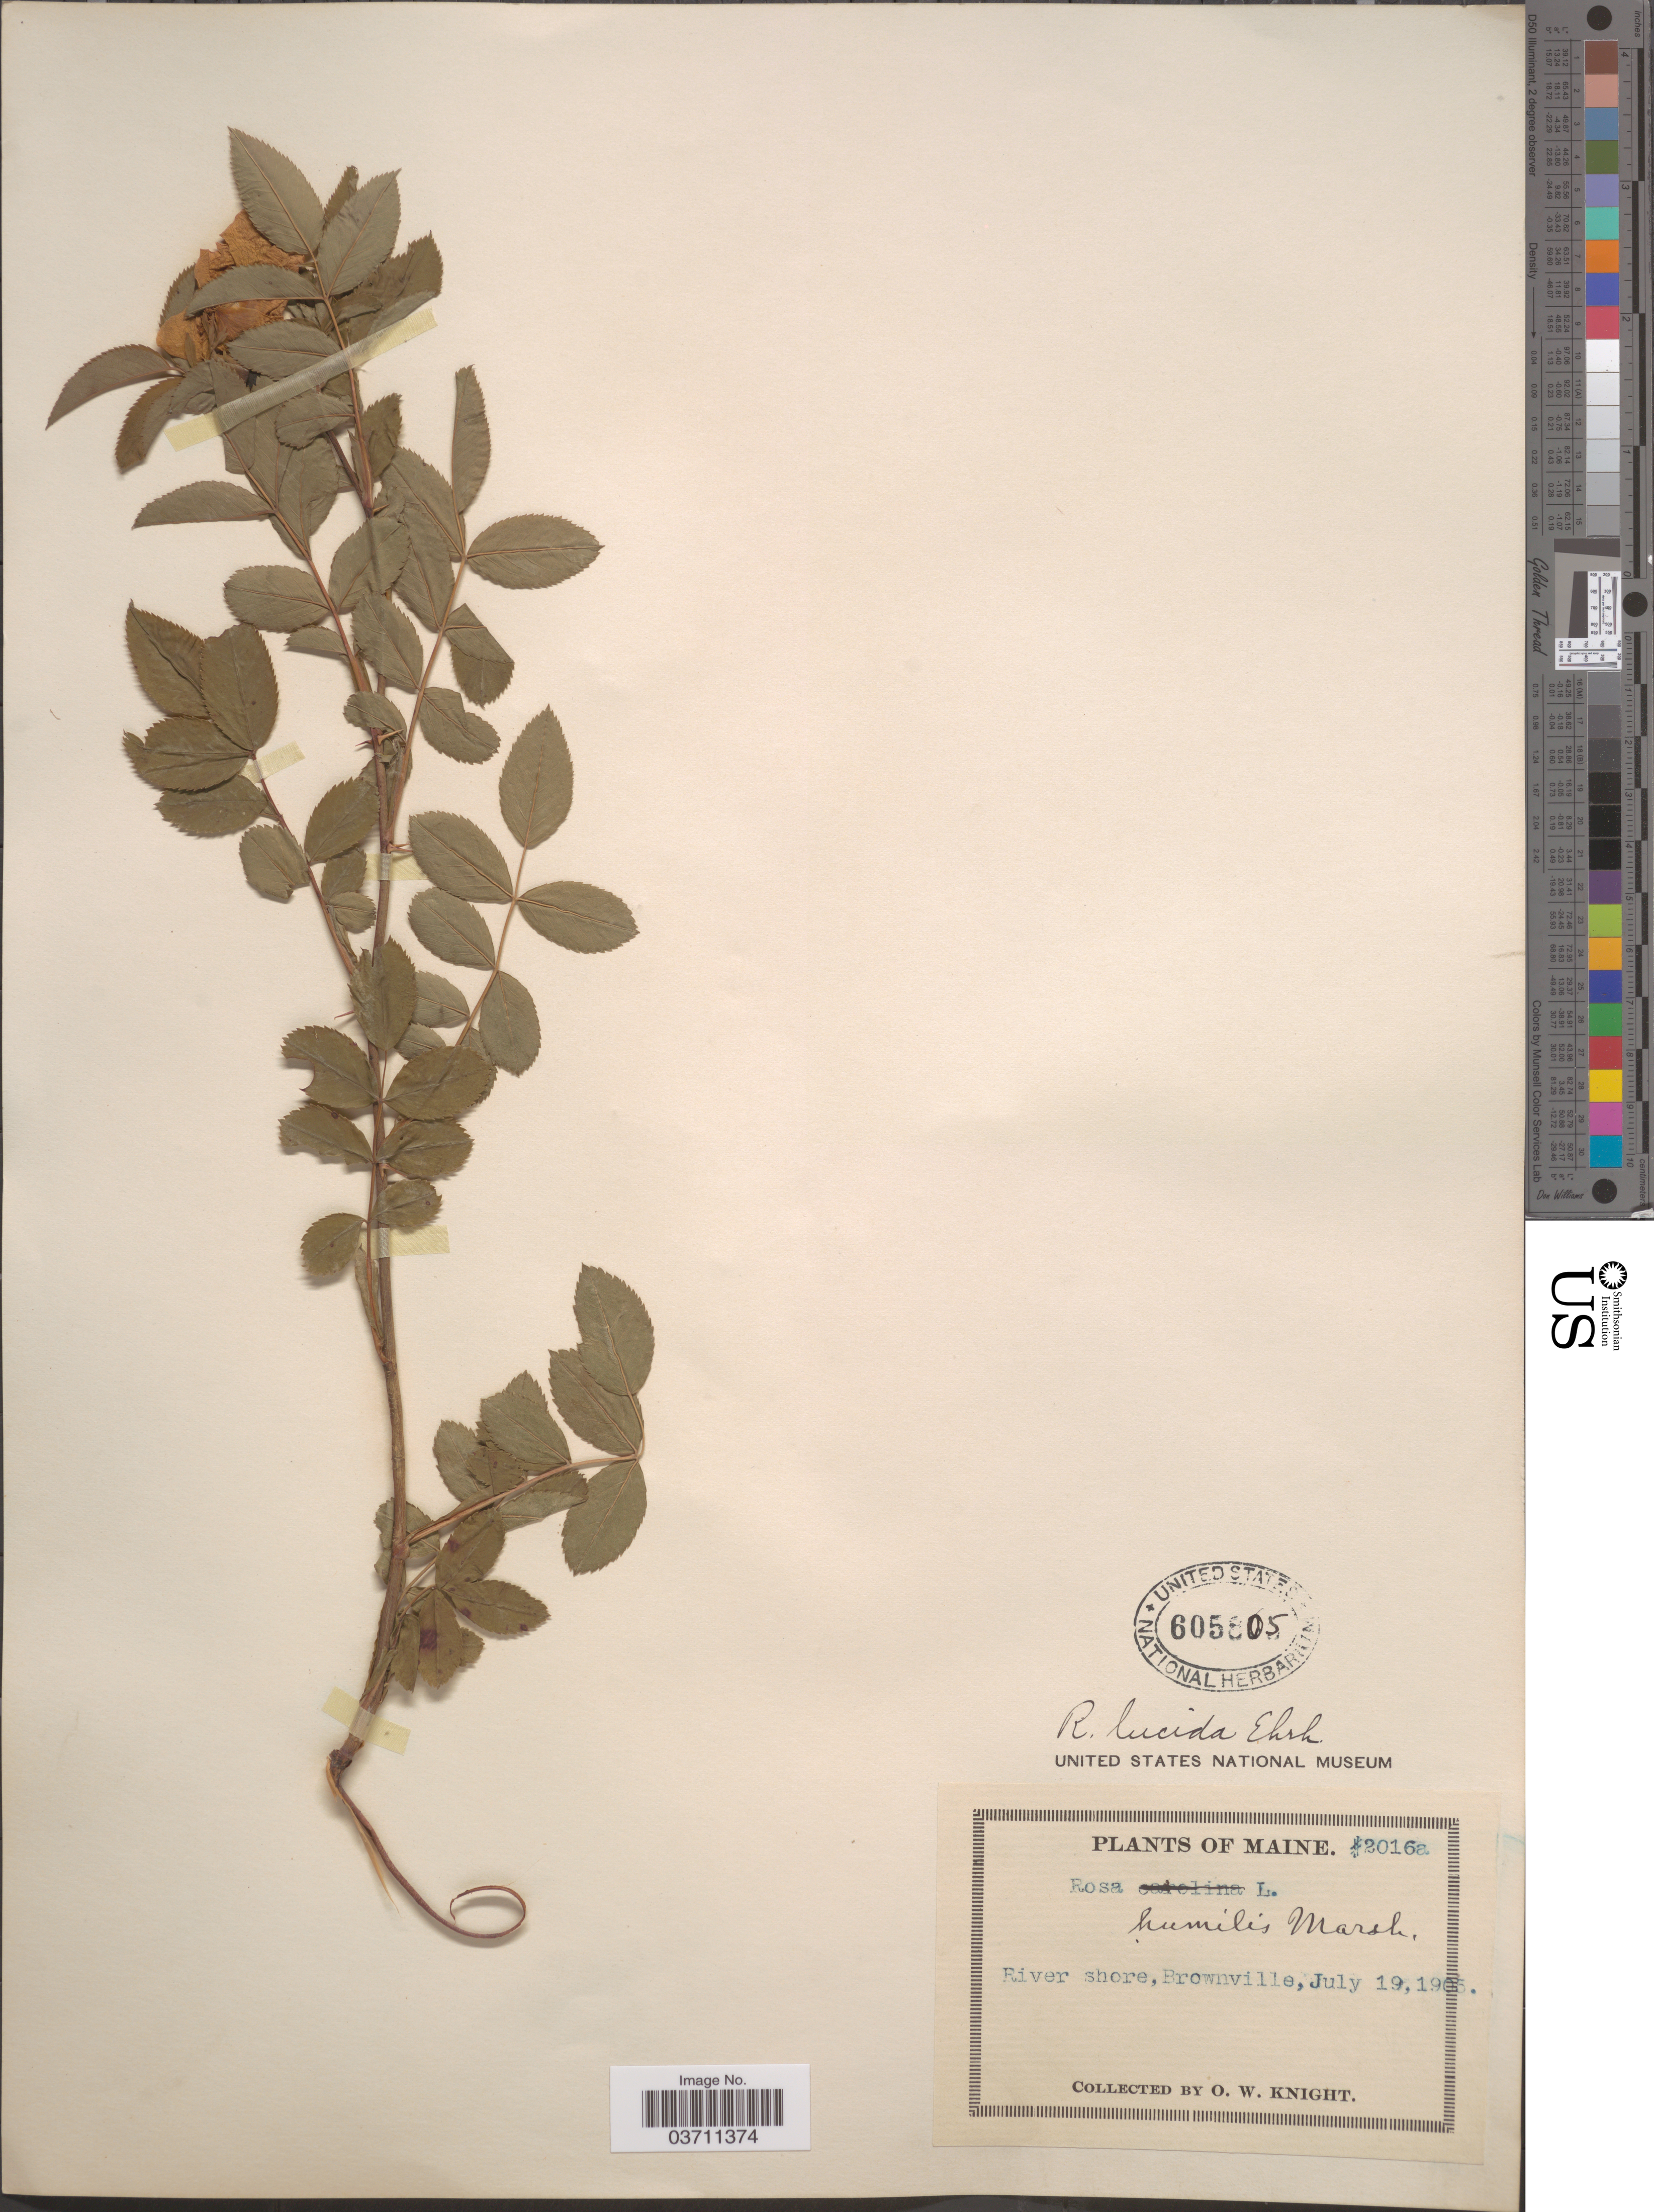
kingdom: Plantae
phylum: Tracheophyta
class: Magnoliopsida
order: Rosales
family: Rosaceae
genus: Rosa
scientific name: Rosa lucida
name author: Meehan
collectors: O. Knight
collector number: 2016a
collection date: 1905-07-19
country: United States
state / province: Maine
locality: River shore, Brownville.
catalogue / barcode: US 605805